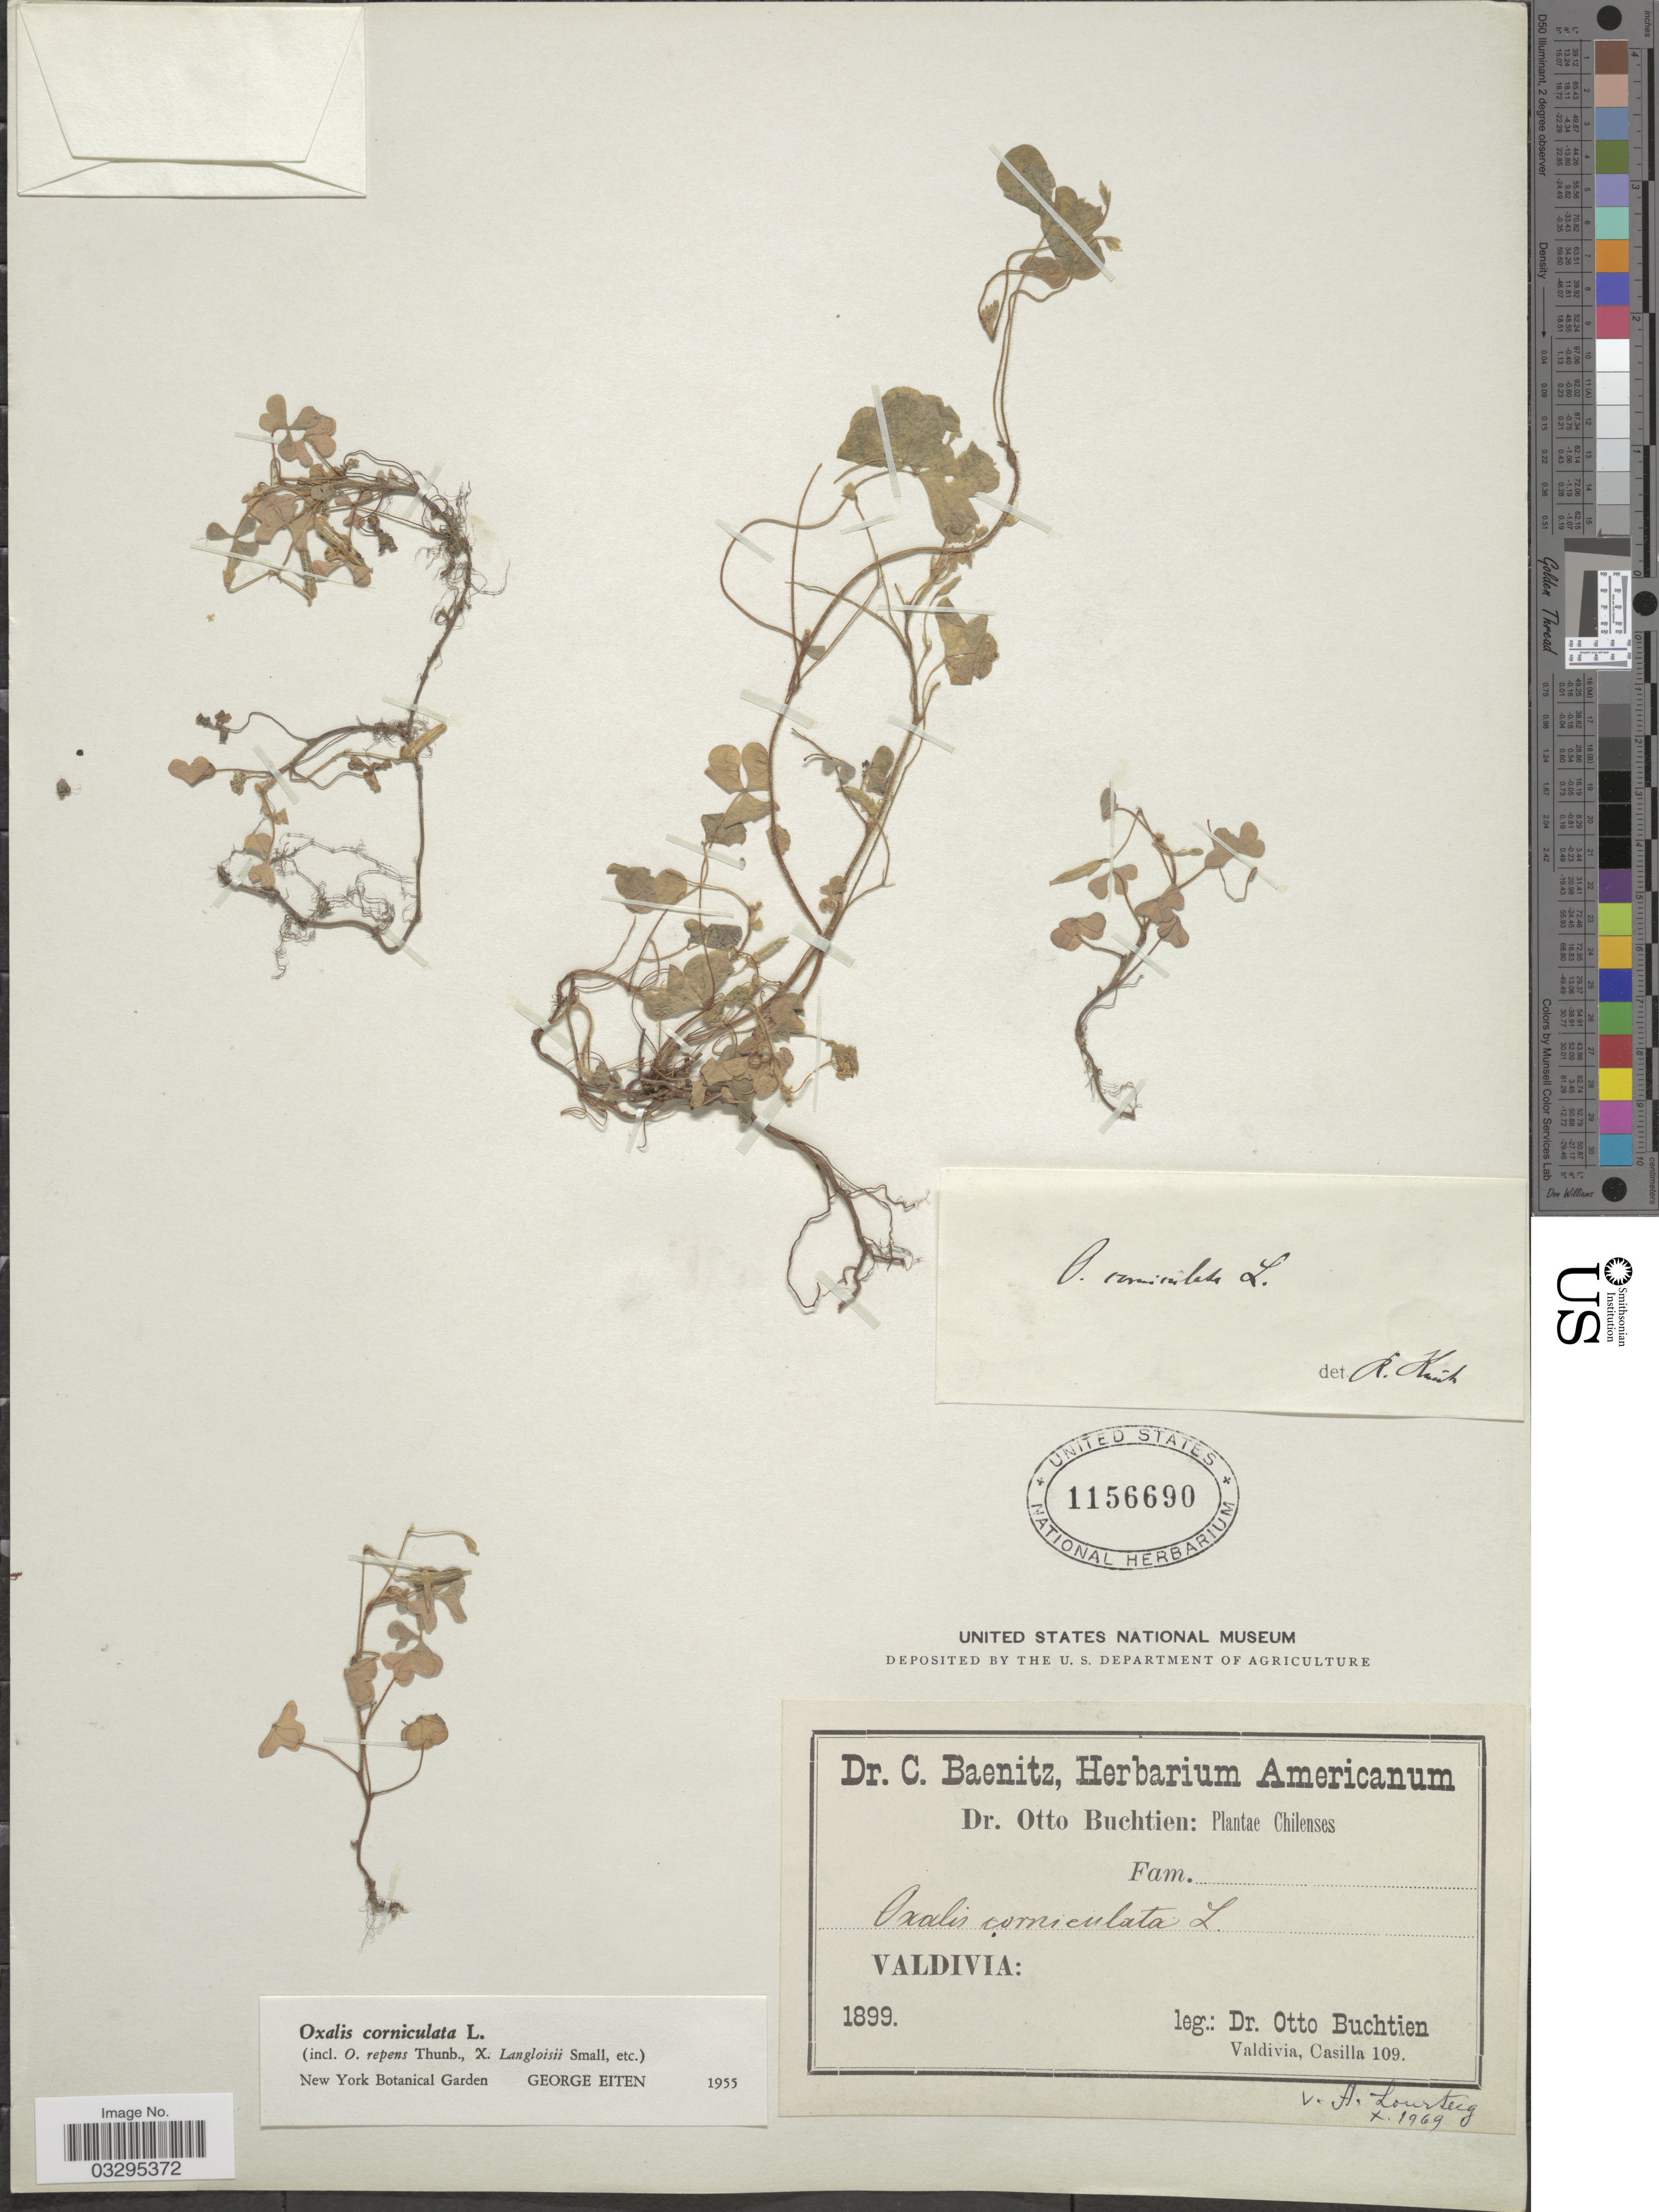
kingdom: Plantae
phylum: Tracheophyta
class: Magnoliopsida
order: Oxalidales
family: Oxalidaceae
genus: Oxalis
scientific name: Oxalis corniculata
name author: L.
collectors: O. Buchtien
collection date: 1899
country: Chile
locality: Valdivia.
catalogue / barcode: US 1156690